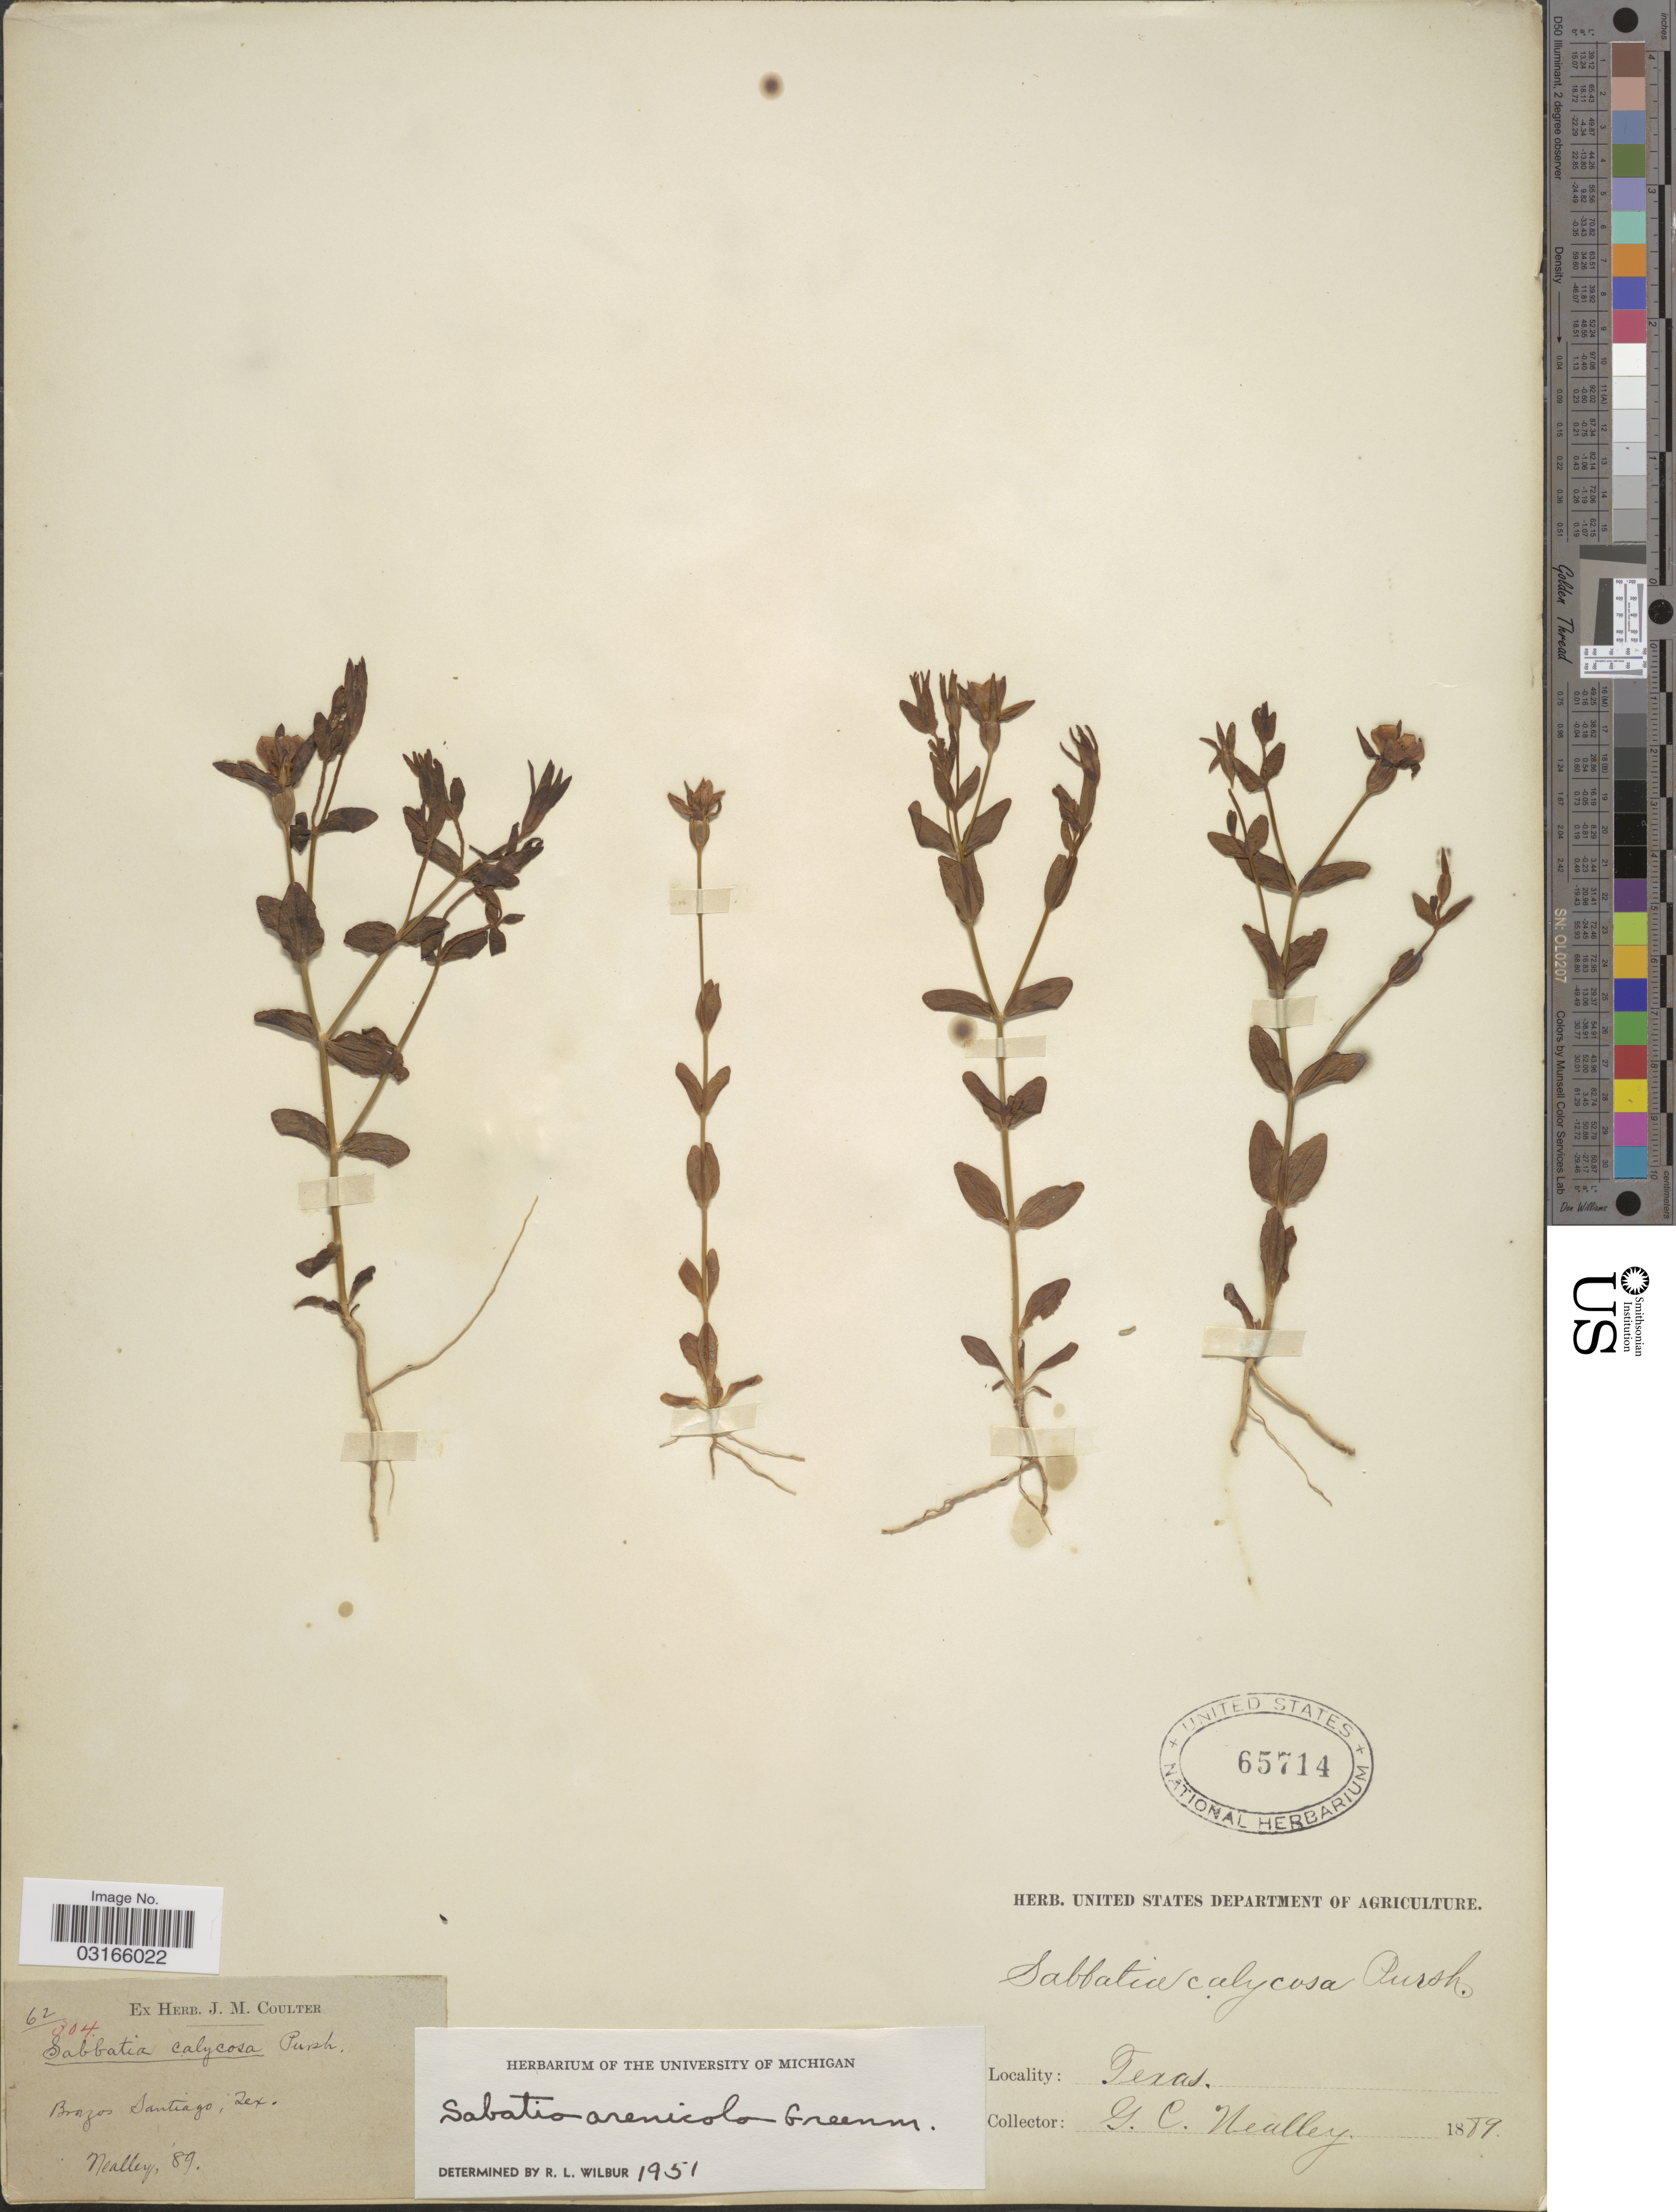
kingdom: Plantae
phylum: Tracheophyta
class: Magnoliopsida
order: Gentianales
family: Gentianaceae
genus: Sabatia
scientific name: Sabatia arenicola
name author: Greenm.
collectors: G. C. Nealley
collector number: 62/304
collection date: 1889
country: United States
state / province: Texas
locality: Brazos Santiago.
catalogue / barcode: US 65714